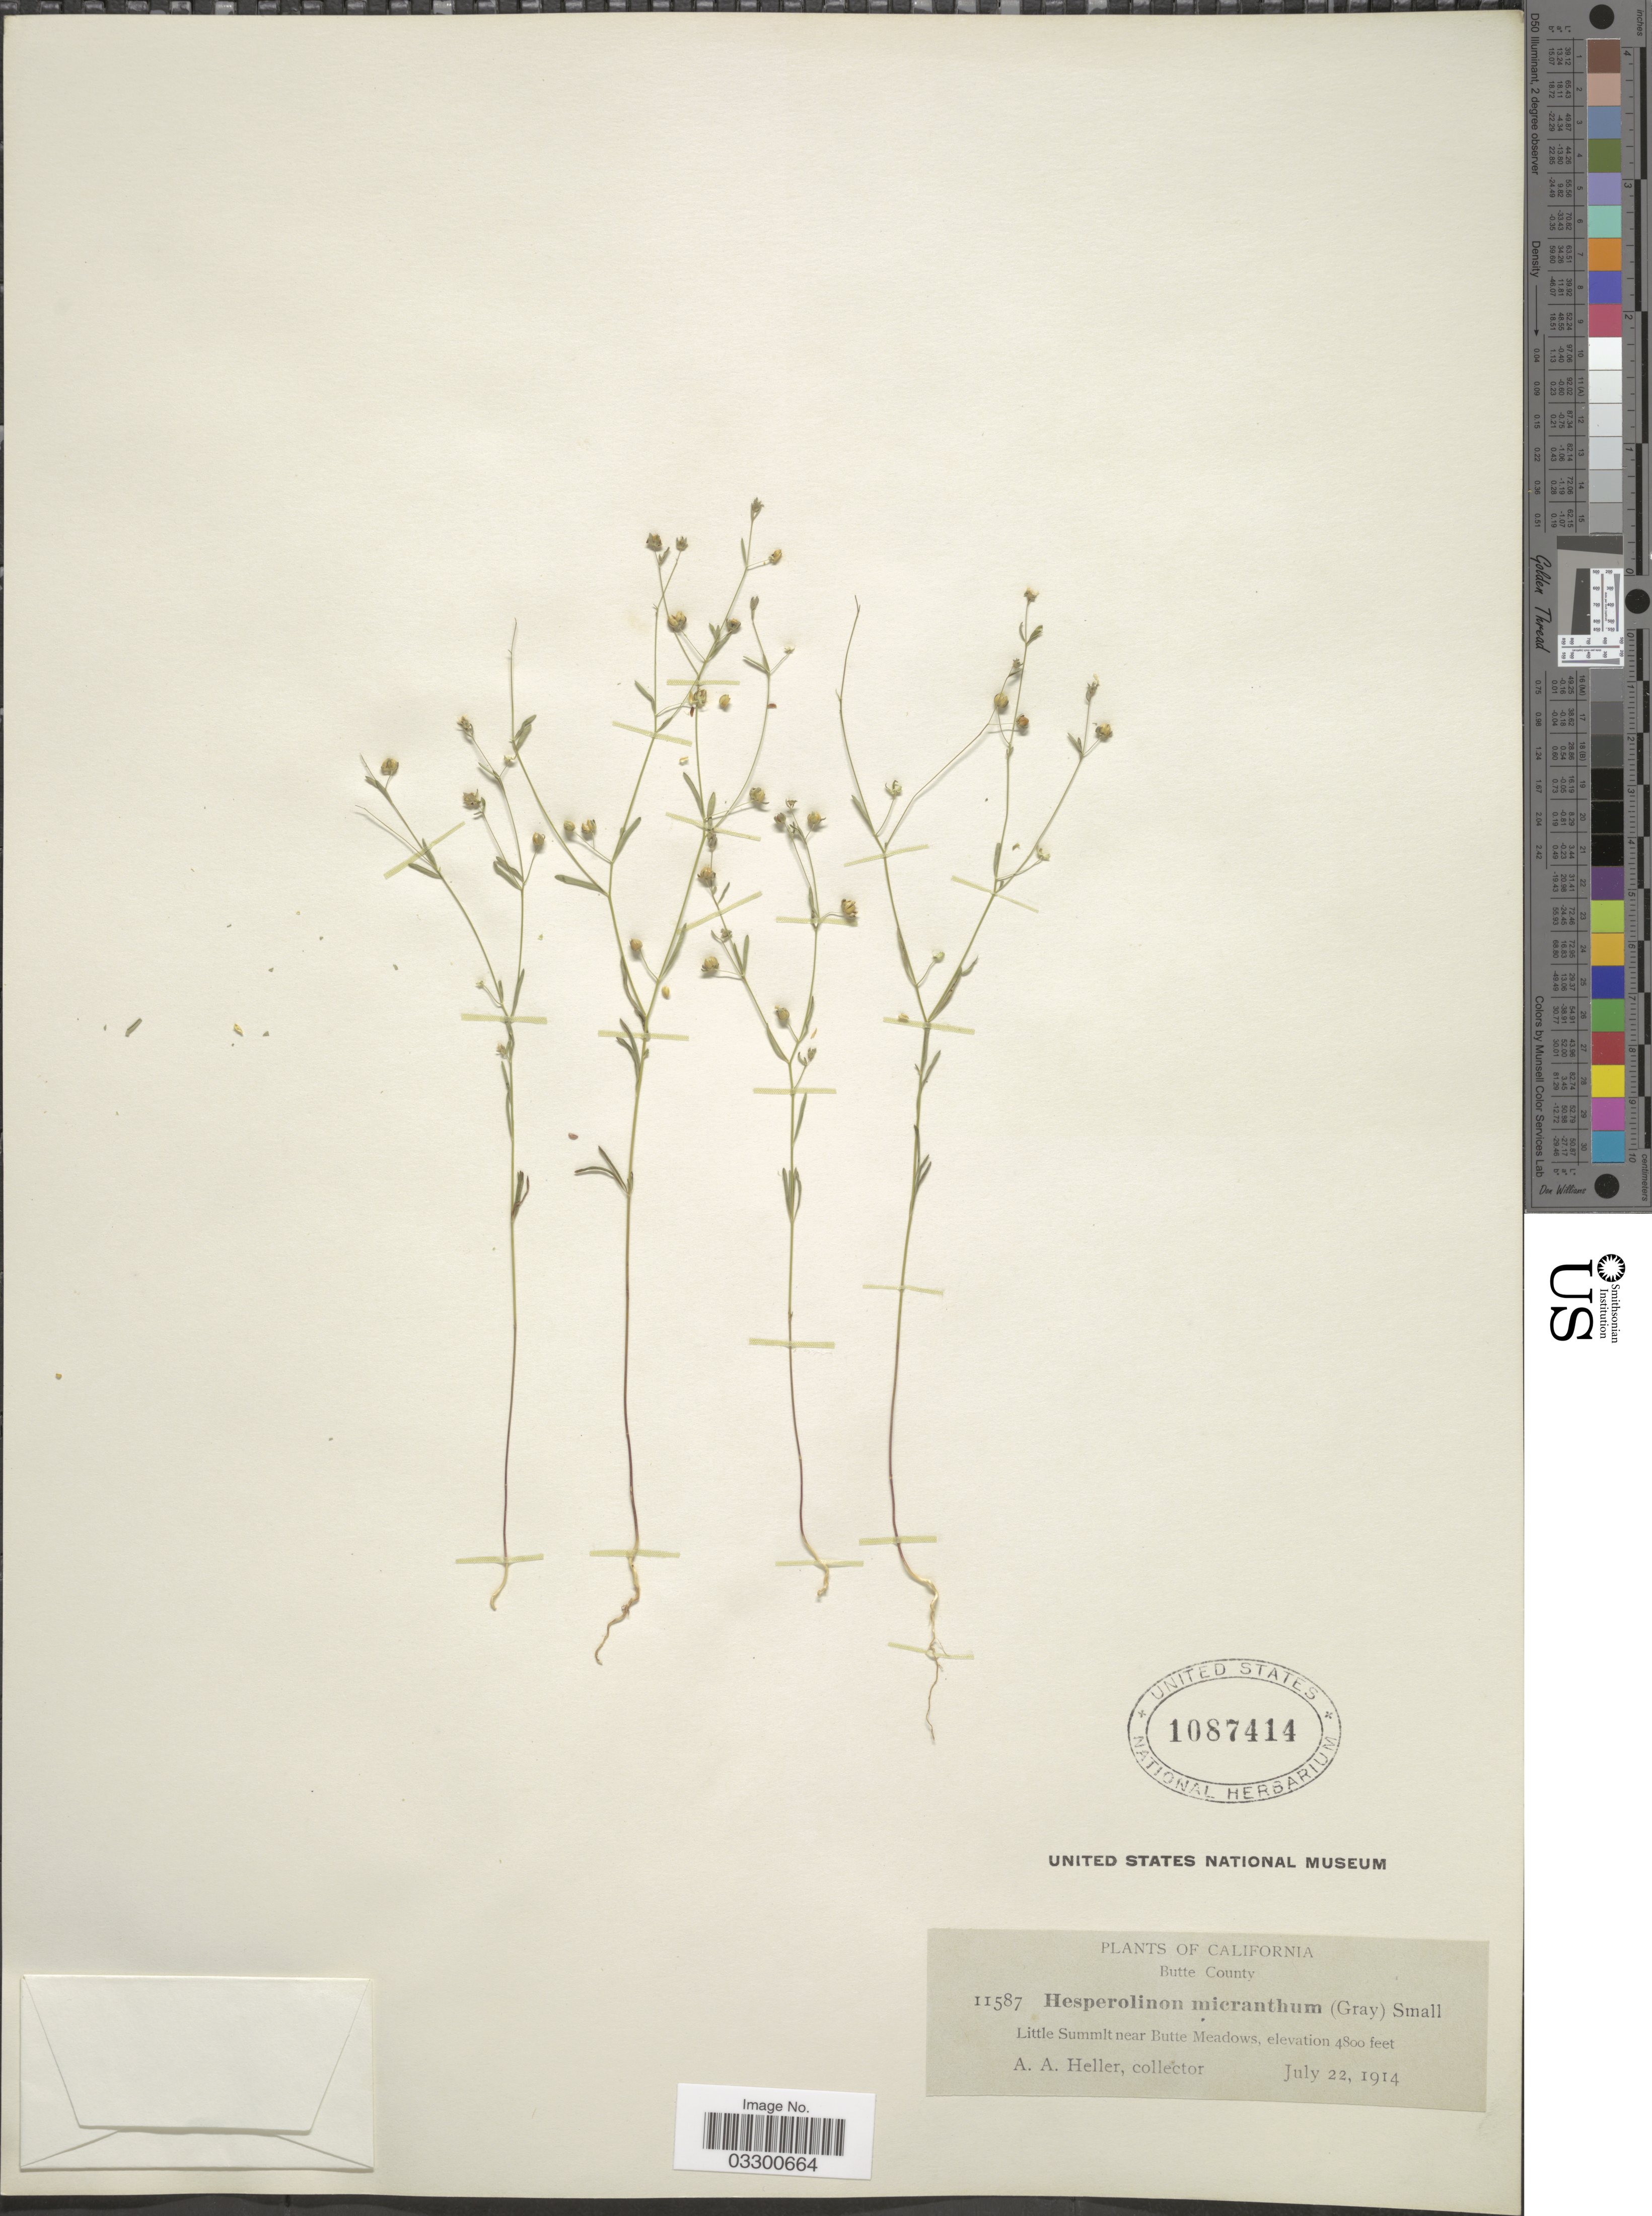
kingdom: Plantae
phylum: Tracheophyta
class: Magnoliopsida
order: Malpighiales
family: Linaceae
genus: Linum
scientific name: Linum micranthum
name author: A. Gray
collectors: A. A. Heller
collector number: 11587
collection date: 1914-07-22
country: United States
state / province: California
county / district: Butte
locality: Butte County. Little Summlt near Butte Meadows.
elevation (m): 1463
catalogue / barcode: US 1087414